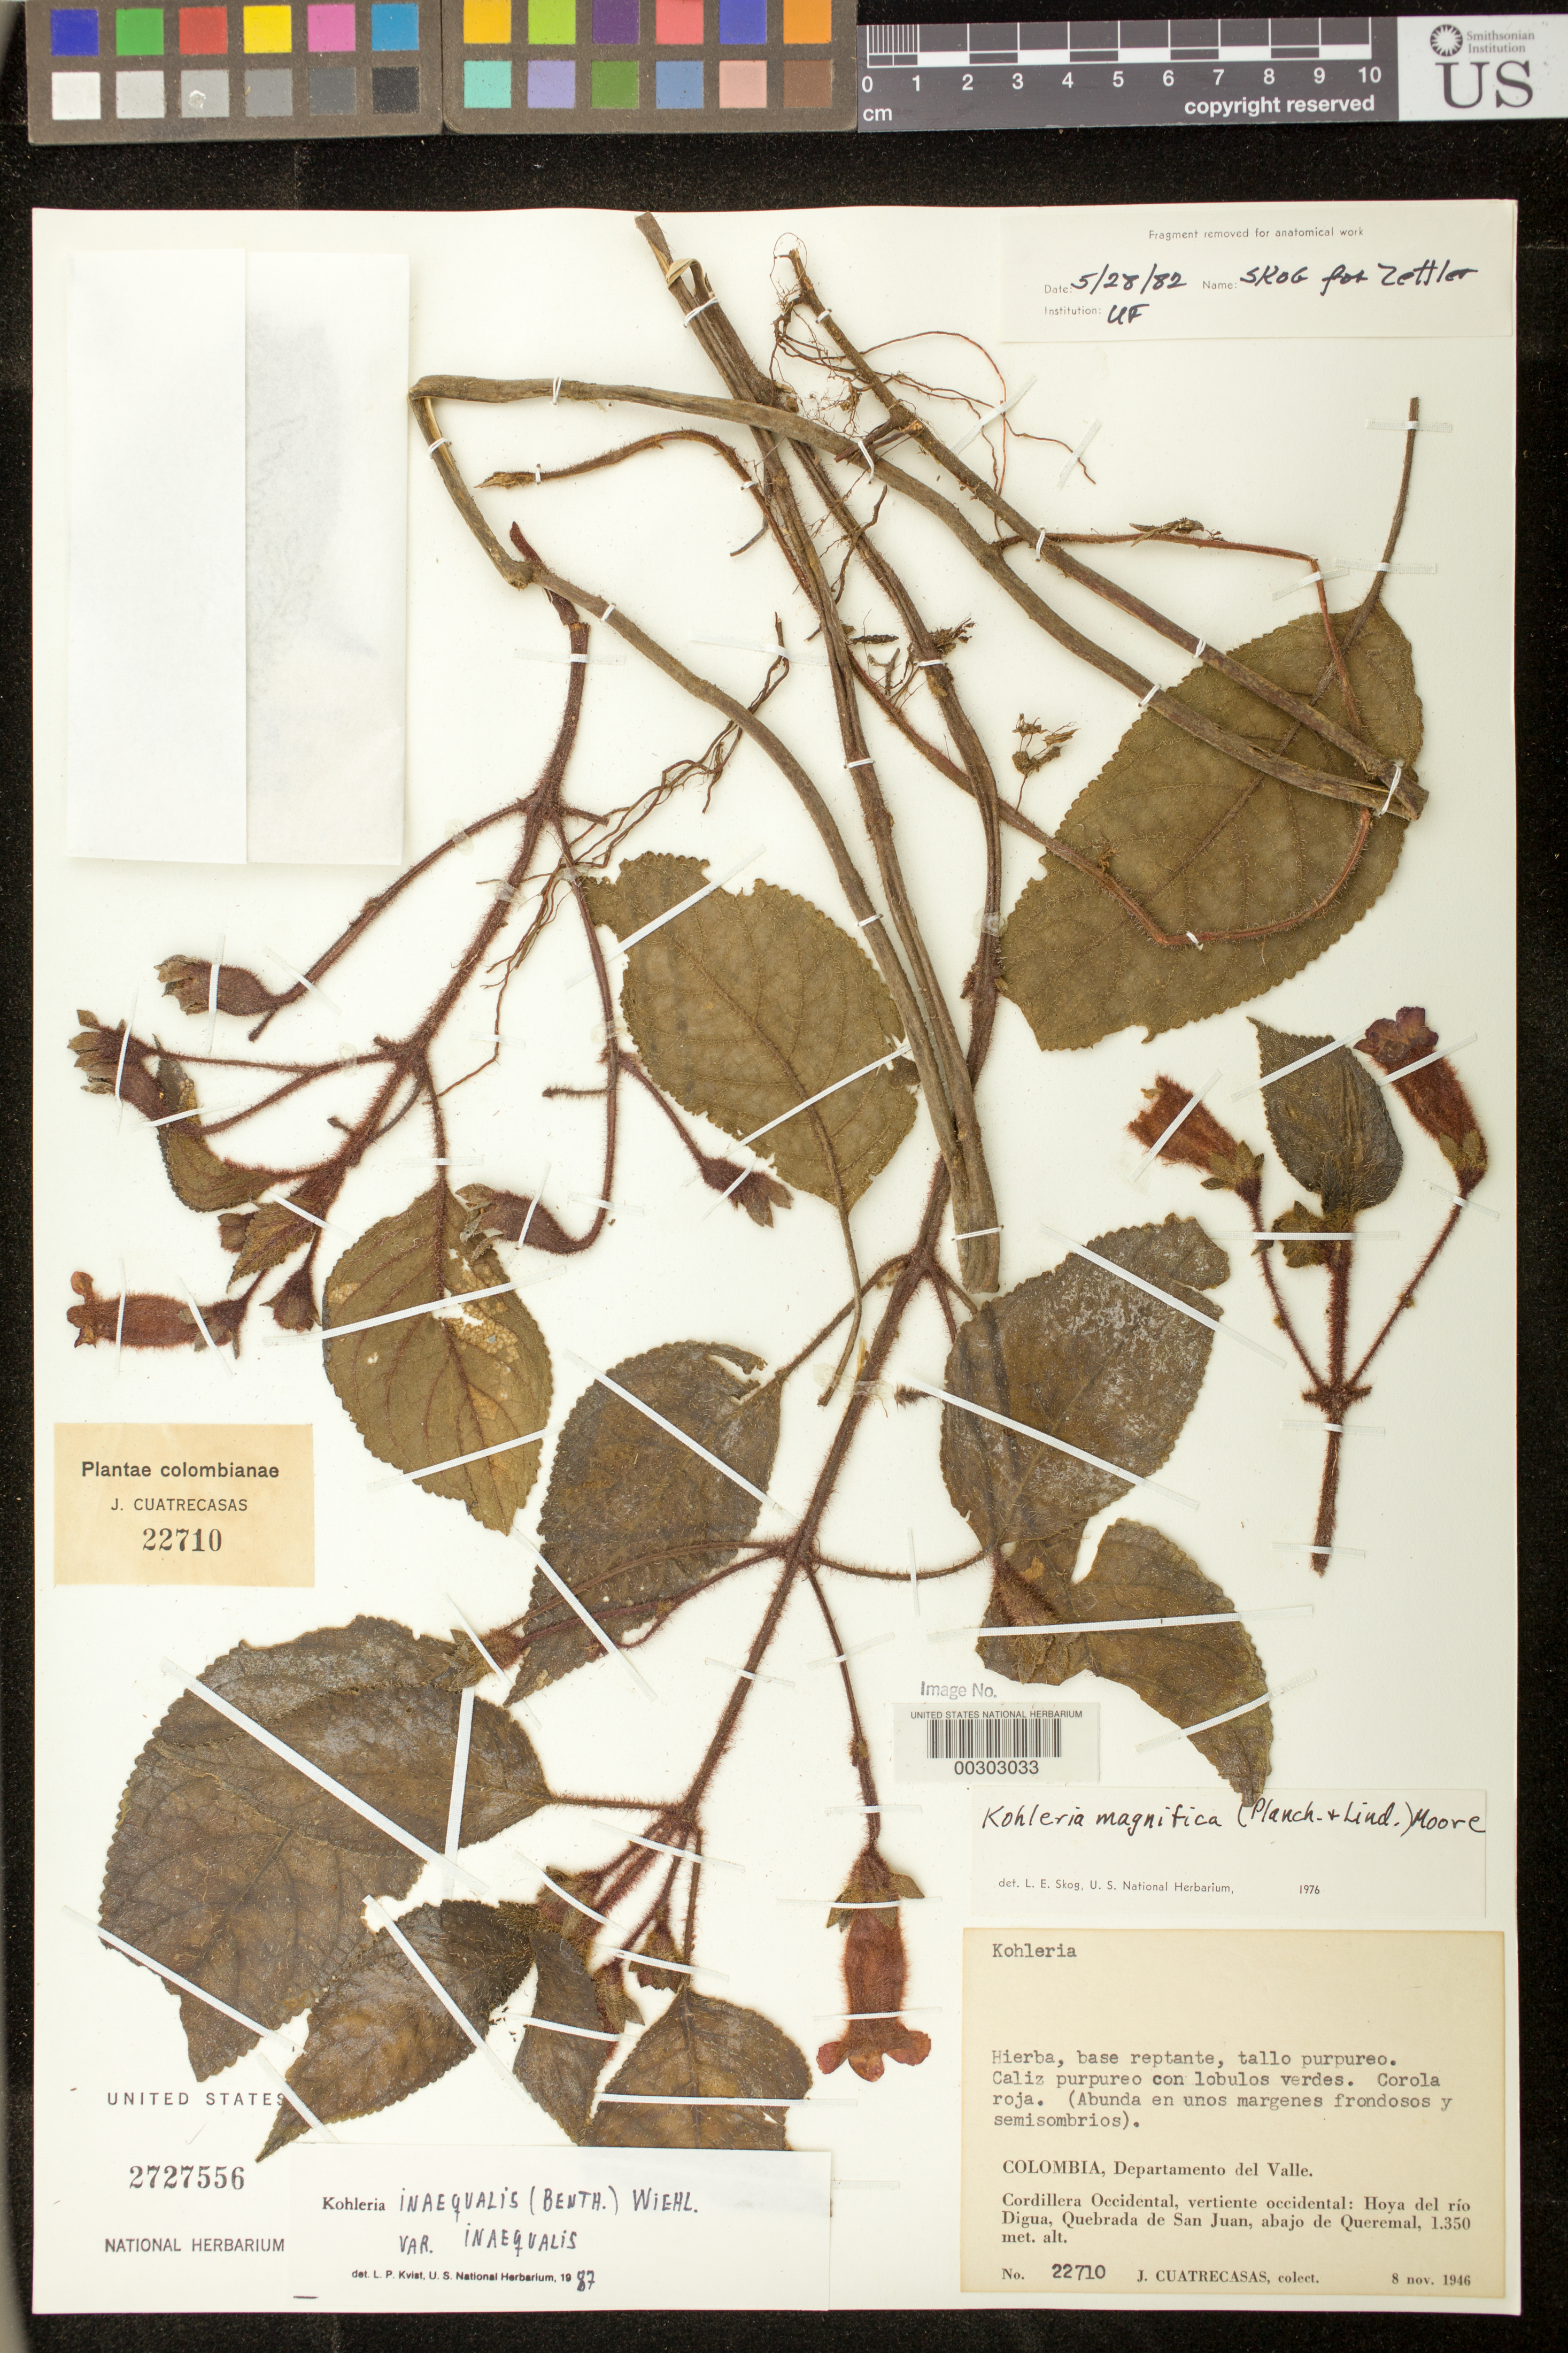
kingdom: Plantae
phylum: Tracheophyta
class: Magnoliopsida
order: Lamiales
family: Gesneriaceae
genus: Kohleria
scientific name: Kohleria inaequalis var. inaequalis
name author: (Benth.) Wiehler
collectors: J. Cuatrecasas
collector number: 22710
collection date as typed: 08 Nov 1946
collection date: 1946-11-08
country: Colombia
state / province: Valle del Cauca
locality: Cordillera Occidental, western slope, valley of Rio Digua, Quebrada of San Juan, below Queremal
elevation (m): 1350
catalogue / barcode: US 2727556